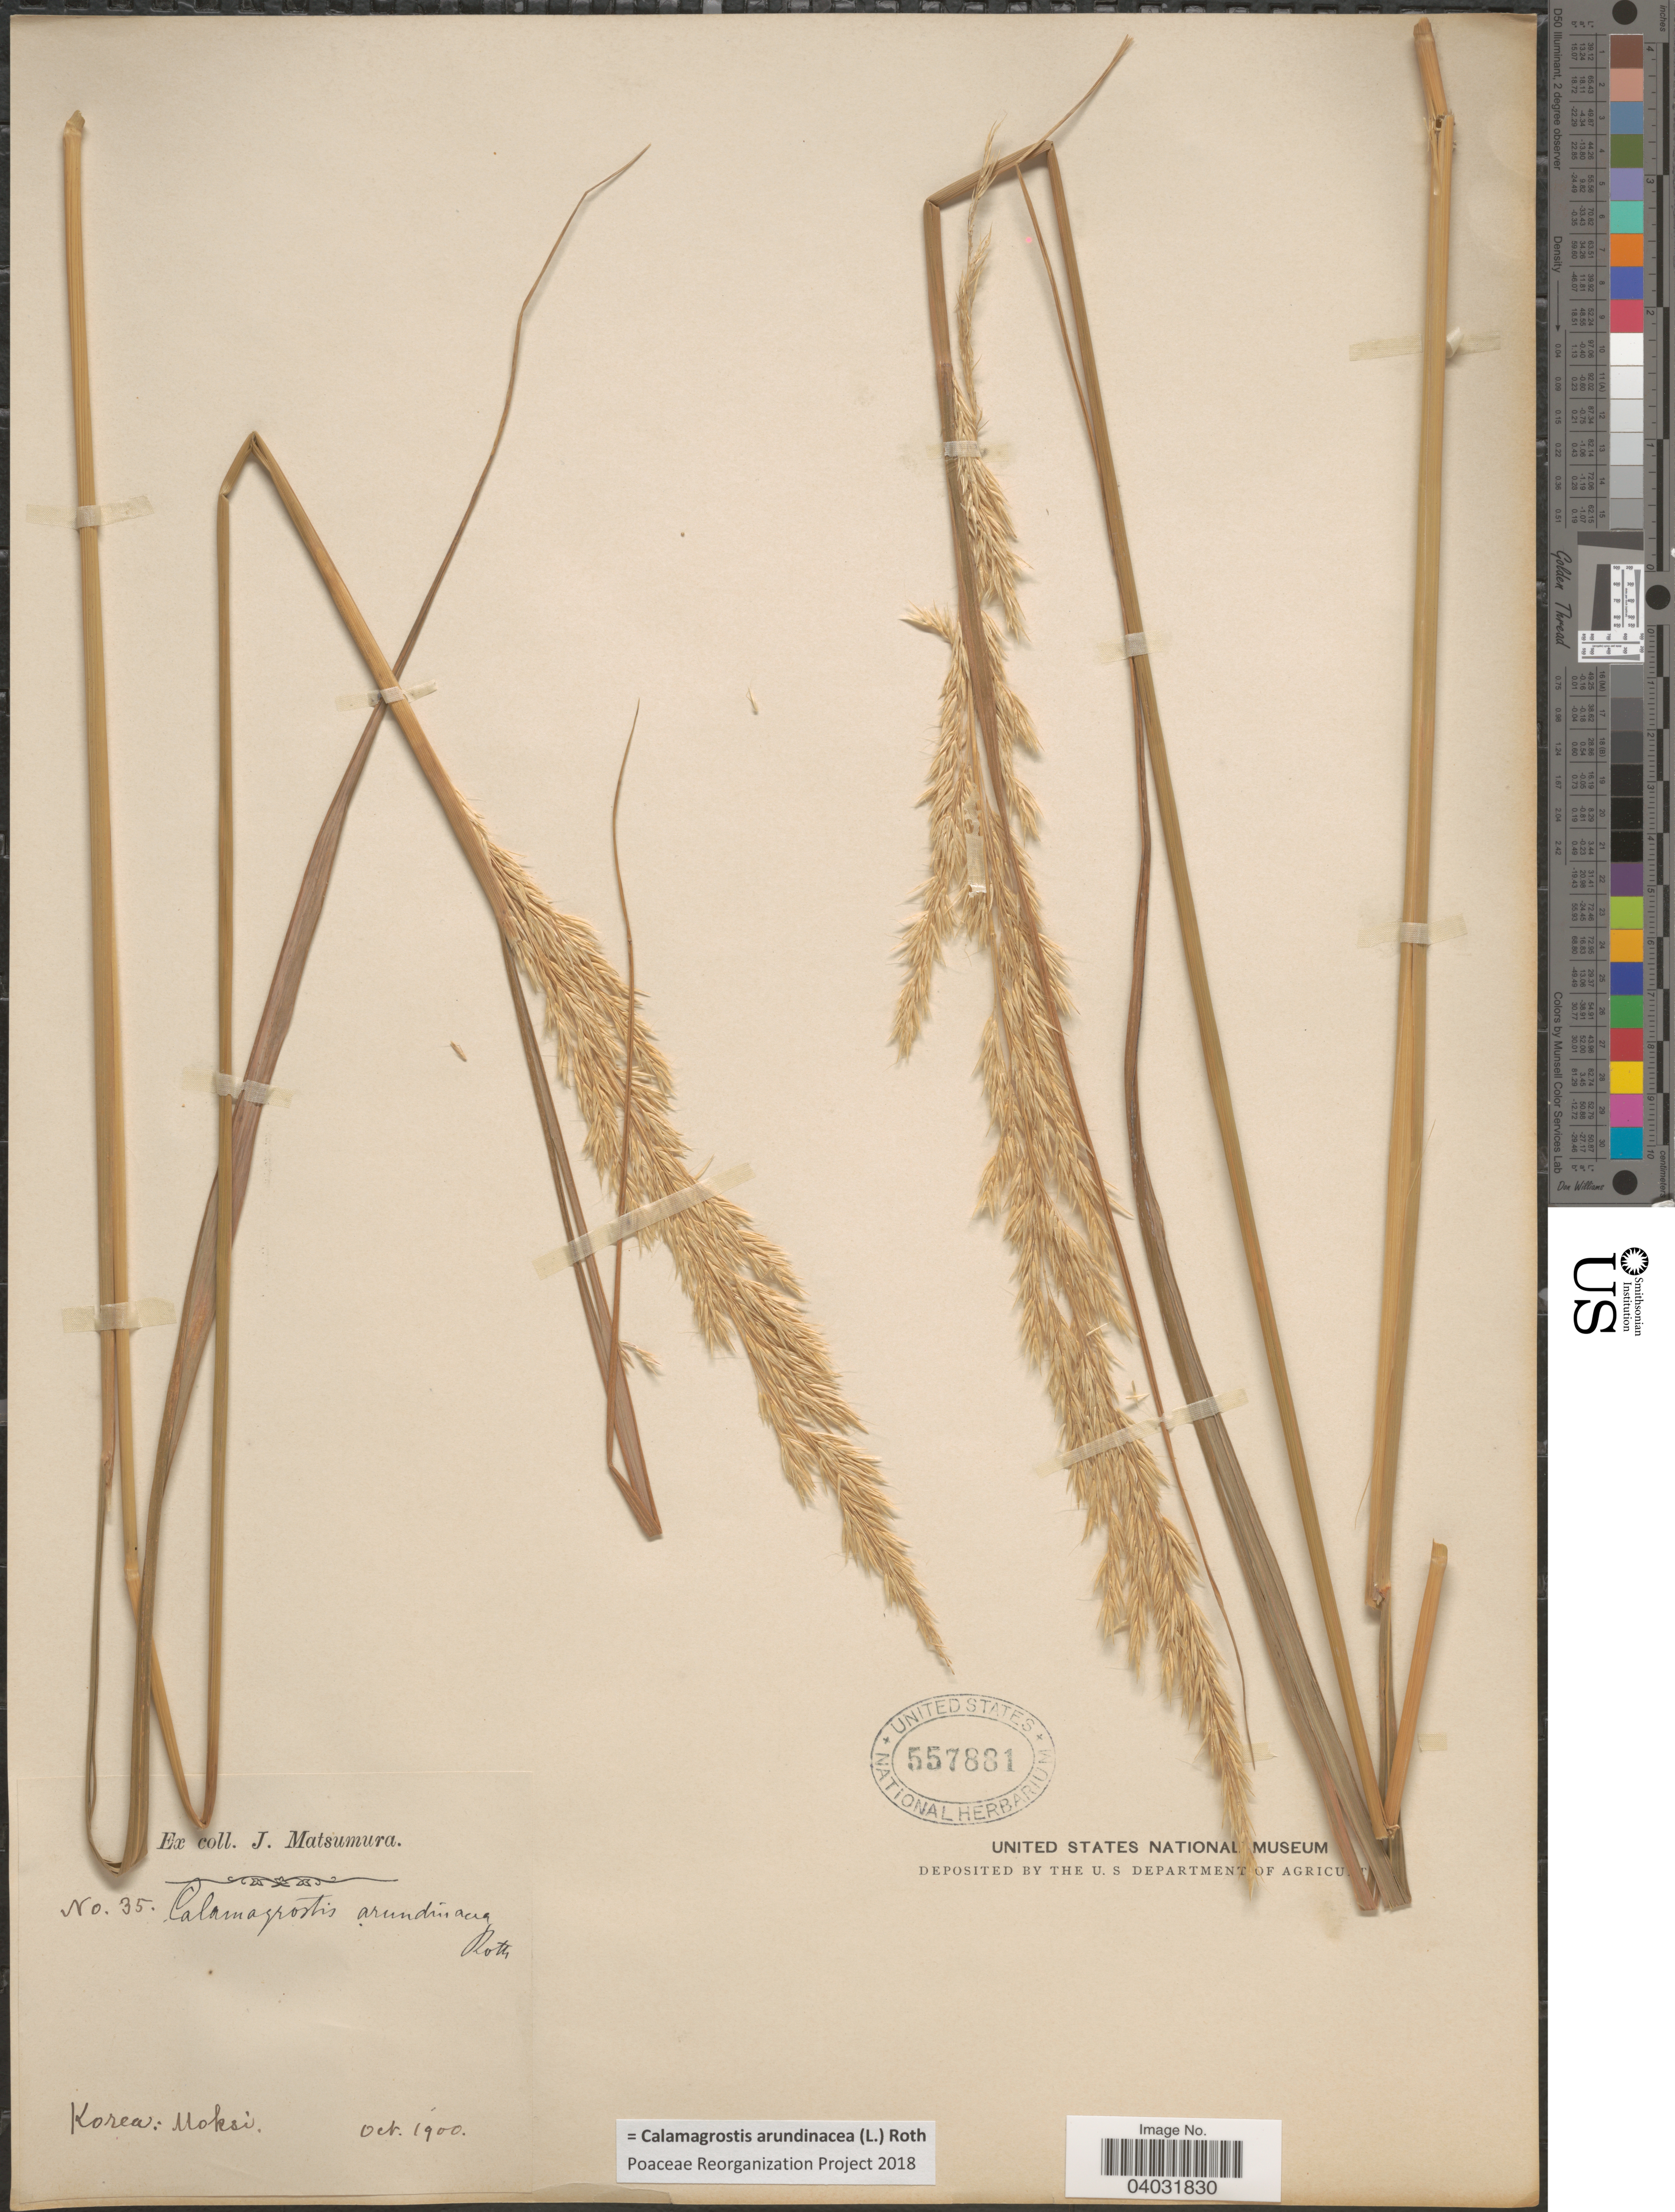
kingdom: Plantae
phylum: Tracheophyta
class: Liliopsida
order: Poales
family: Poaceae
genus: Calamagrostis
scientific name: Calamagrostis arundinacea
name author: (L.) Roth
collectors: J. Matsumura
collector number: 35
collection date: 1900-10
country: South Korea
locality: Moksi.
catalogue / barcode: US 557881